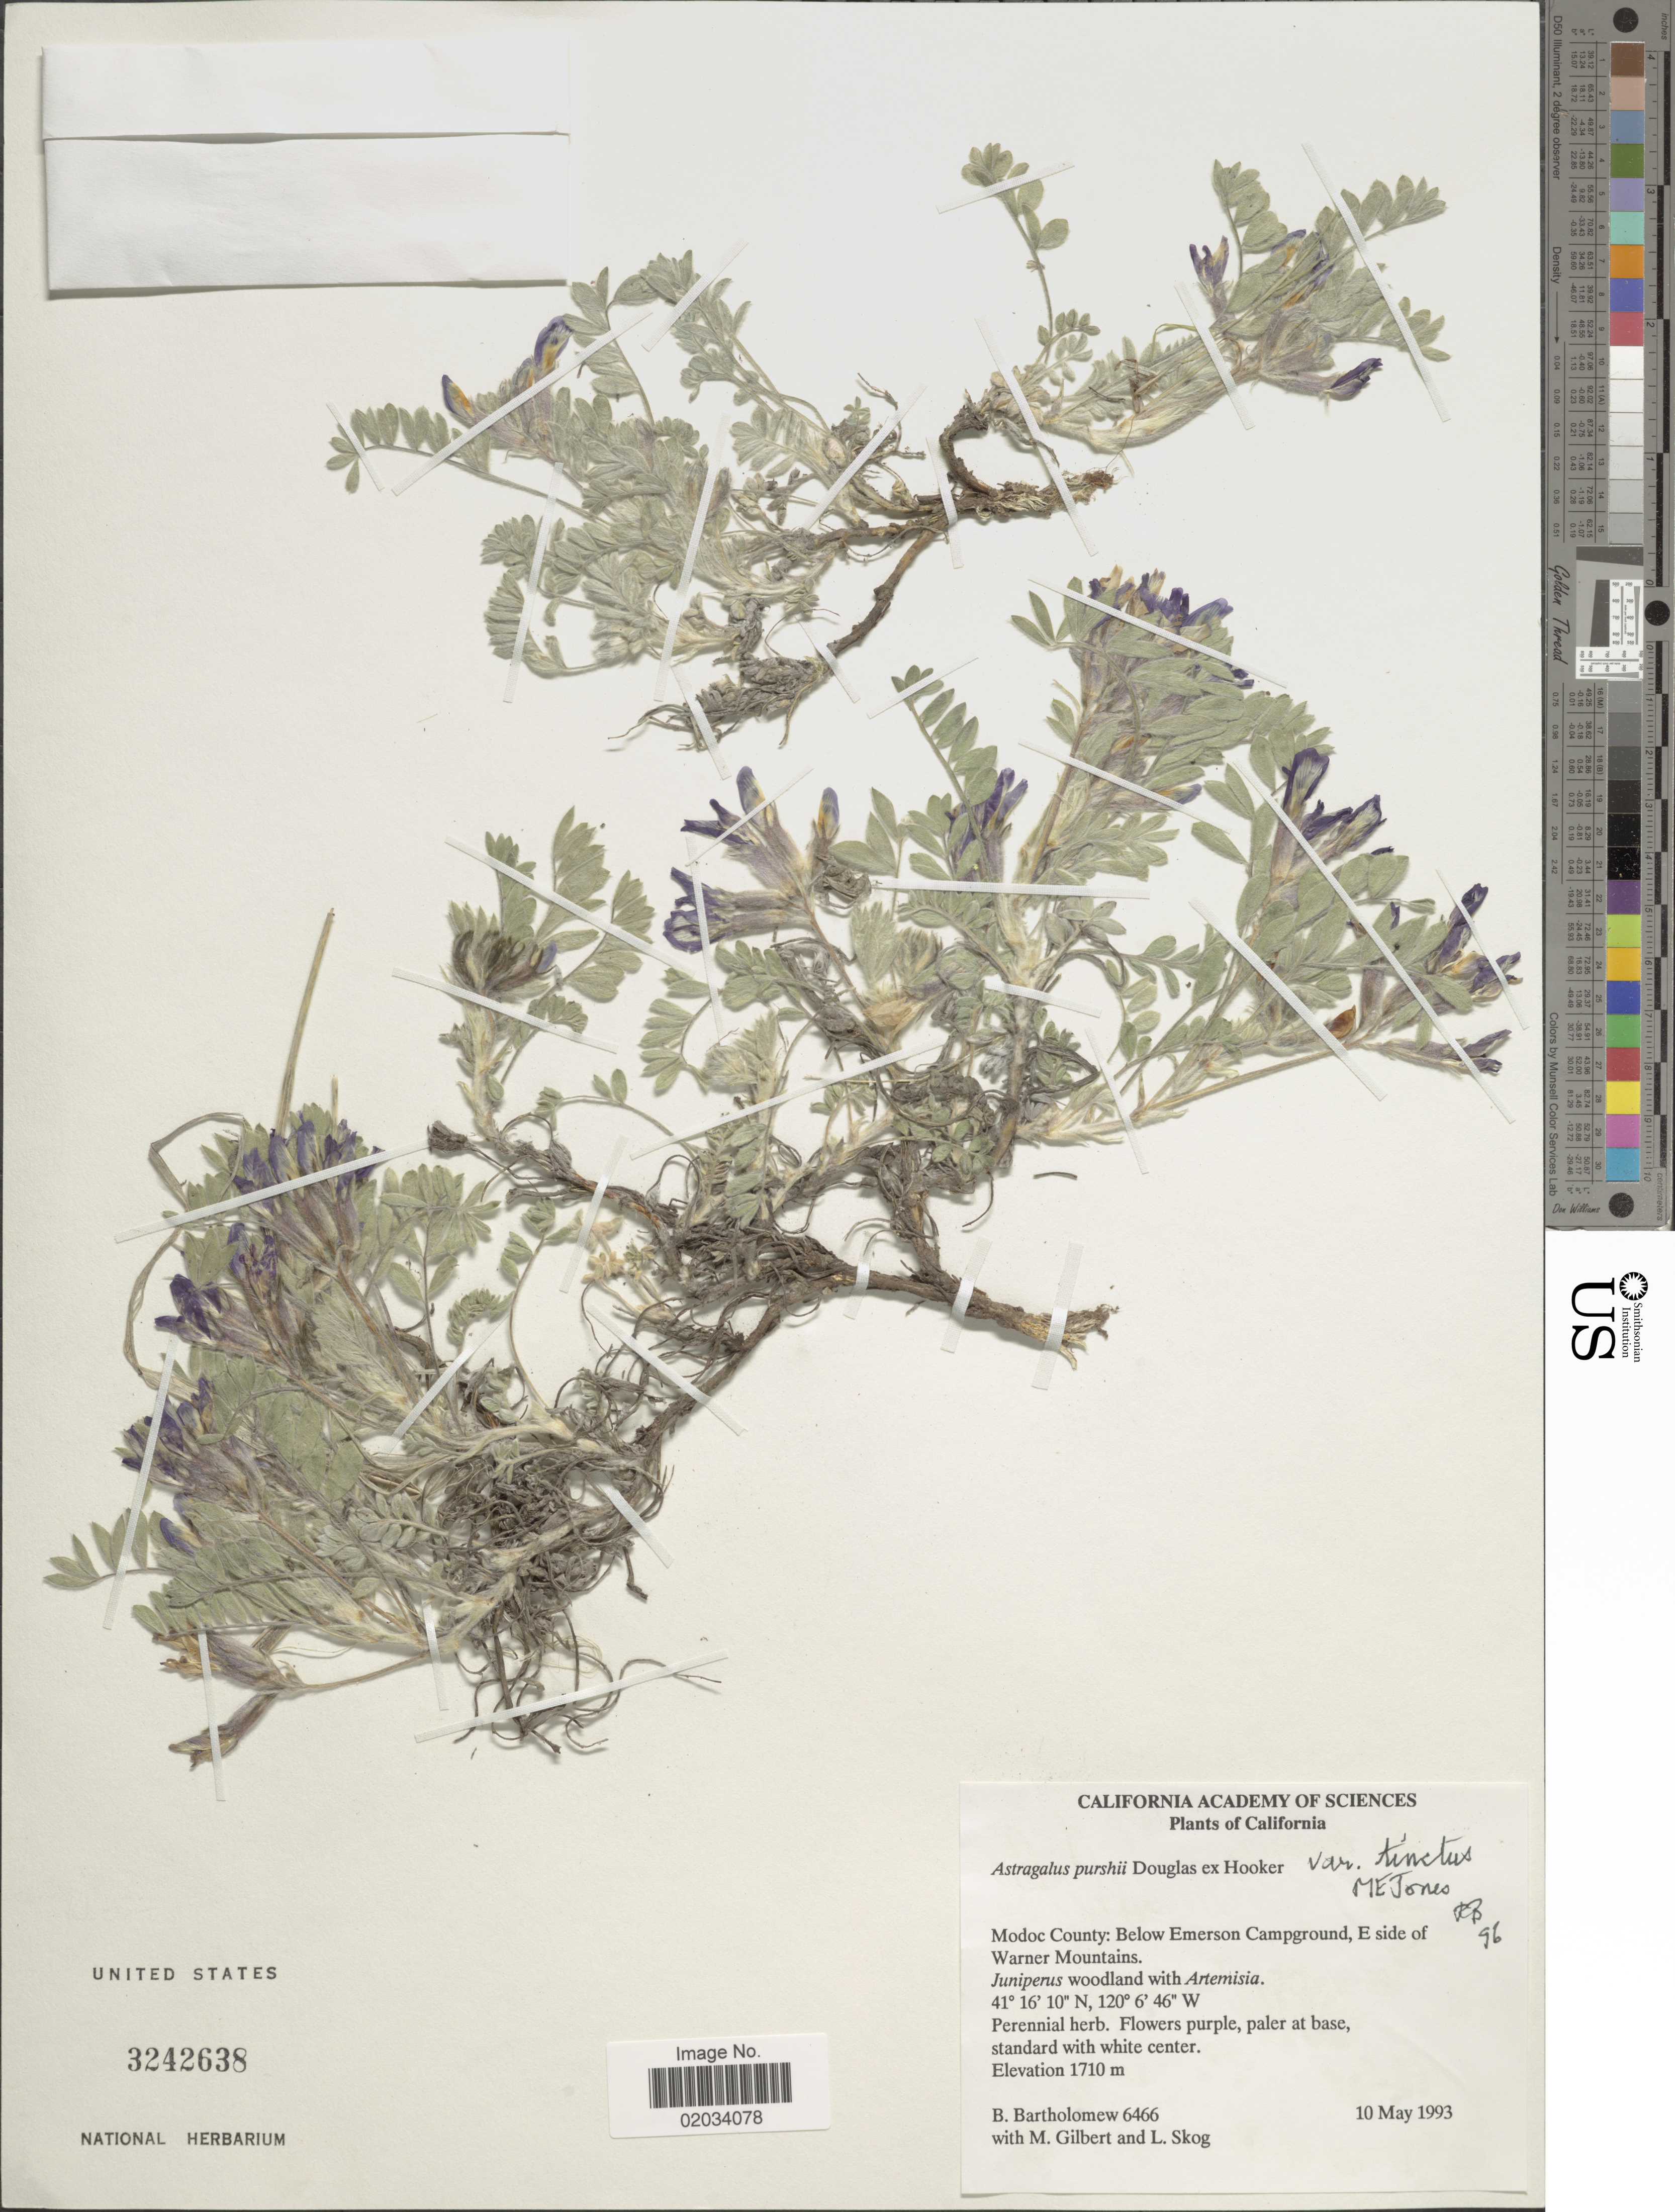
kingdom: Plantae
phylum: Tracheophyta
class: Magnoliopsida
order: Fabales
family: Fabaceae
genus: Astragalus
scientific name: Astragalus purshii var. tinctus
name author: M.E. Jones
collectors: B. Bartholomew, M. Gilbert & L. E. Skog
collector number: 6466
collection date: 1993-05-10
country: United States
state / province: California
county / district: Modoc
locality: Modoc County: Below Emerson Xampground, E side of Warner Mountains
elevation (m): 1710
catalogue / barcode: US 3242638